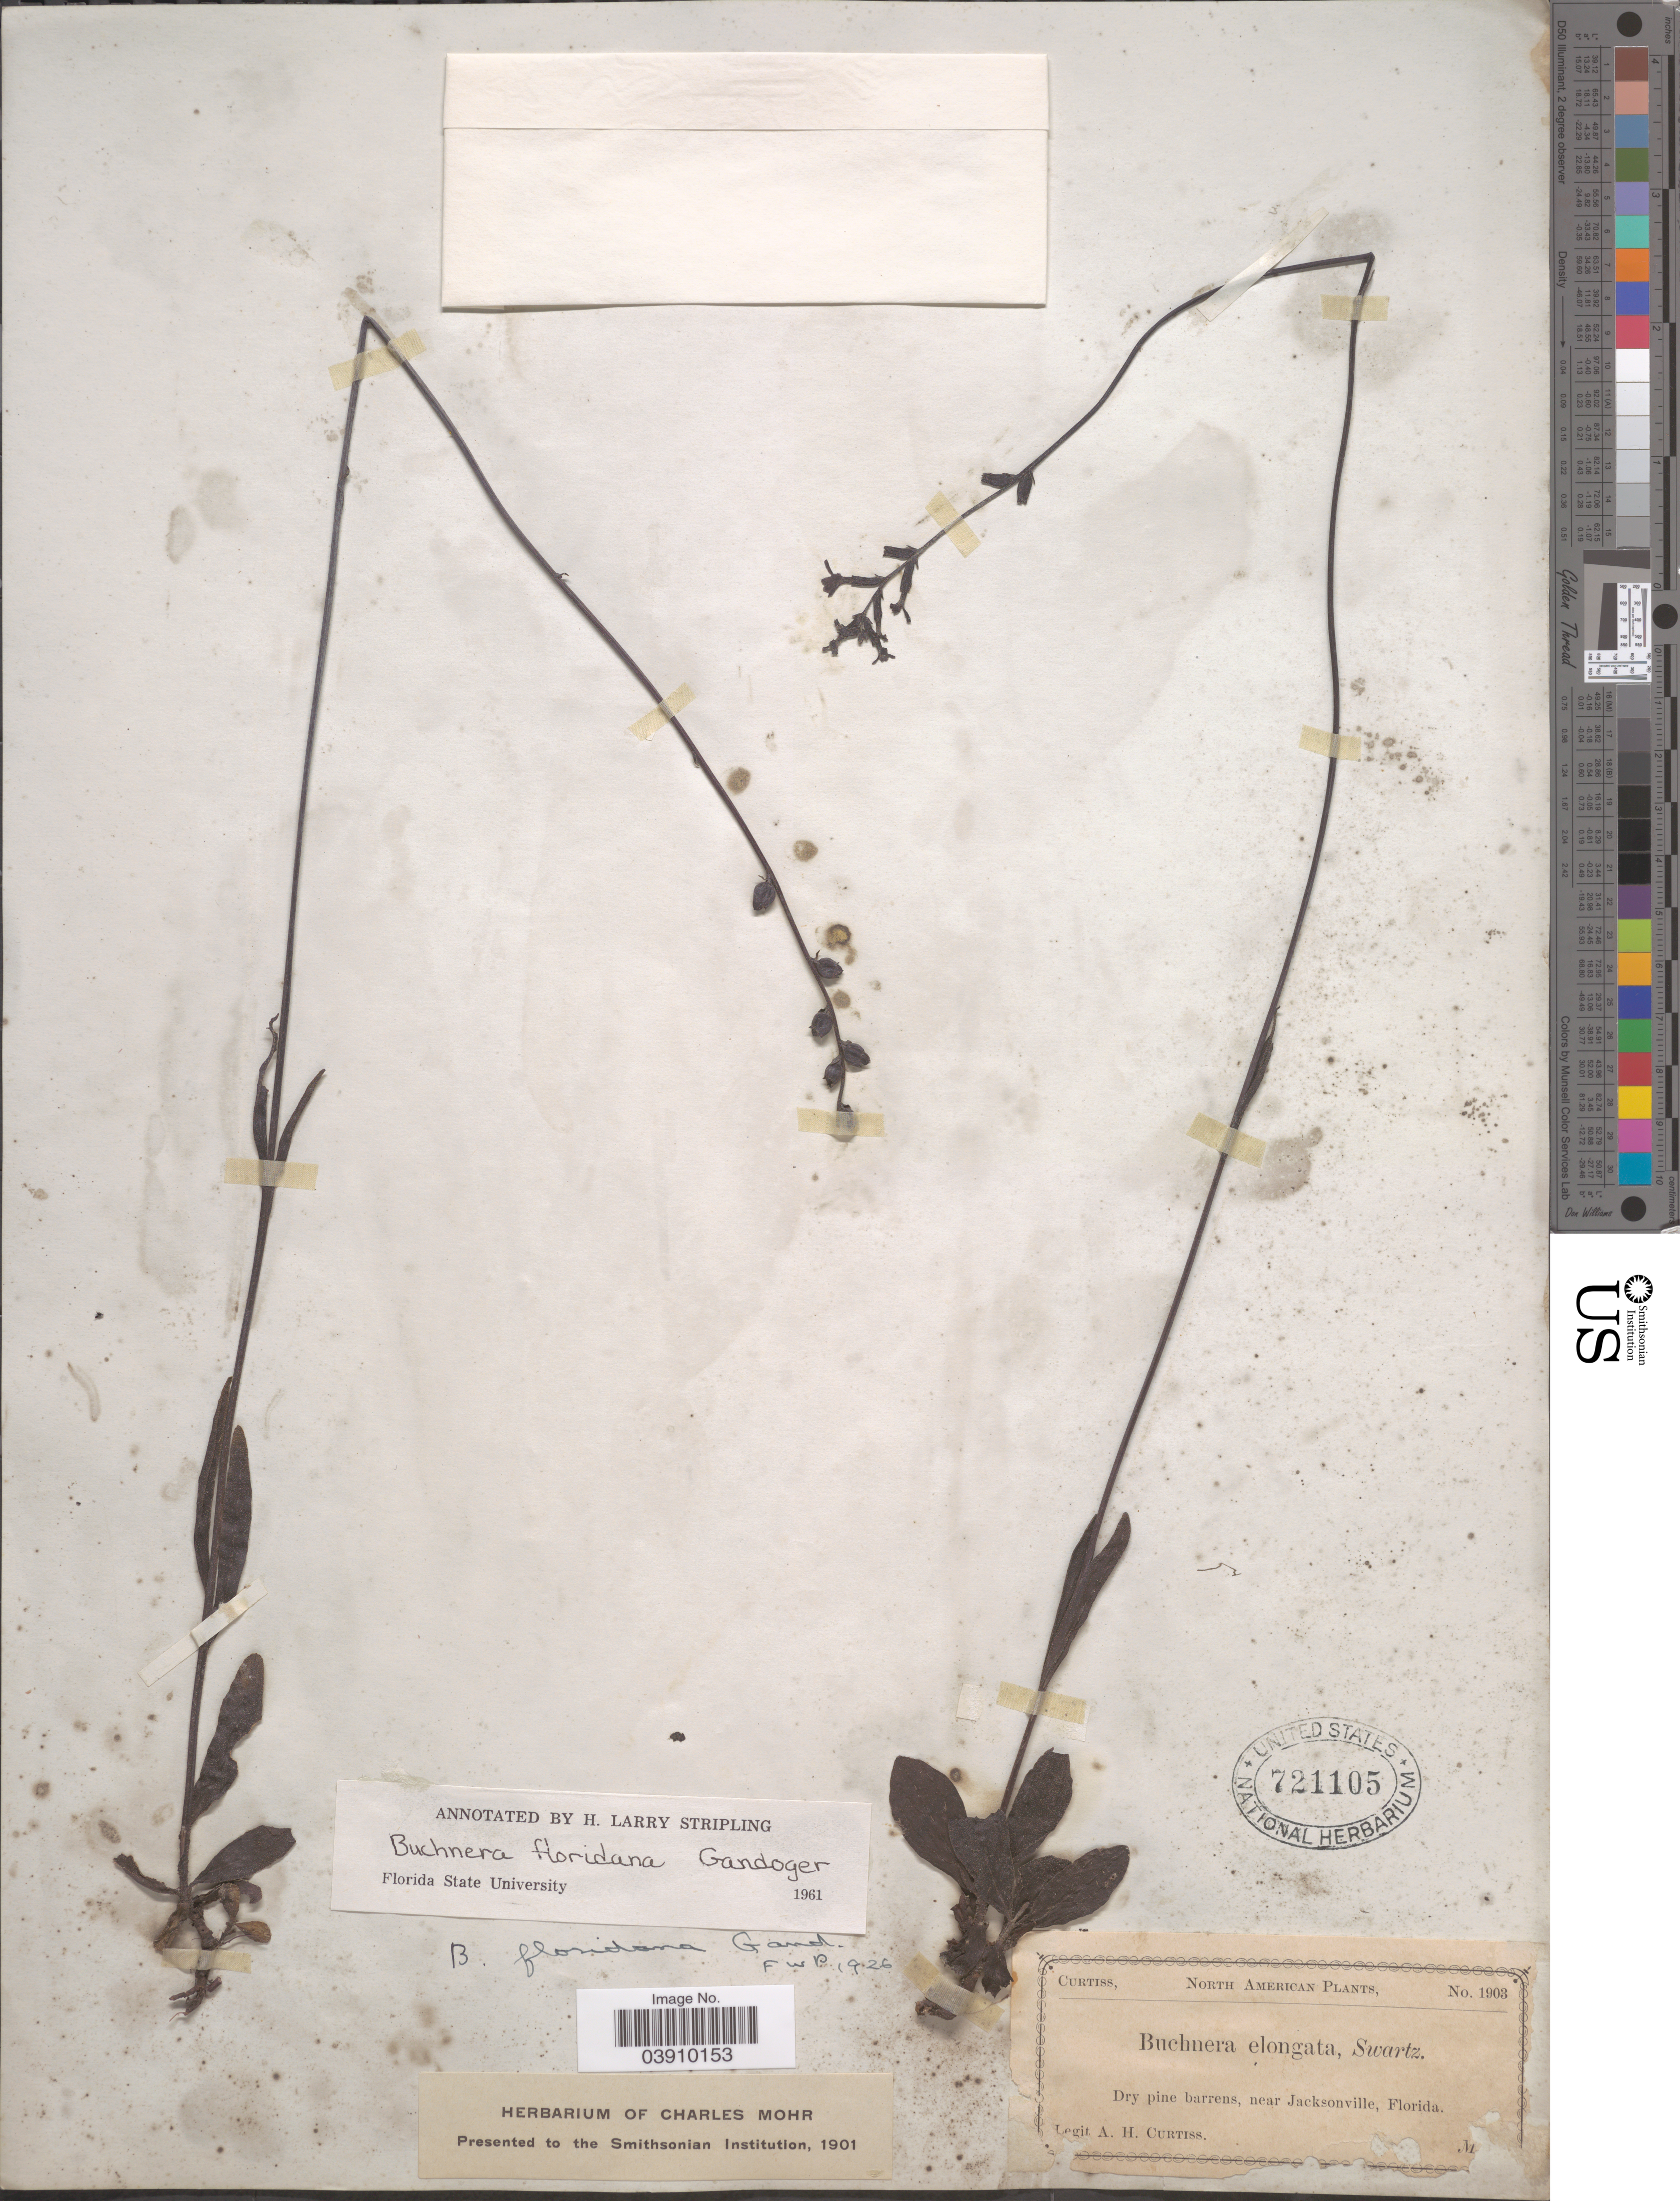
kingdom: Plantae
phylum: Tracheophyta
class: Magnoliopsida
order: Lamiales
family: Orobanchaceae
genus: Buchnera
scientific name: Buchnera floridana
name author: Gand.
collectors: A. H. Curtiss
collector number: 1903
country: United States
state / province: Florida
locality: Near Jacksonville.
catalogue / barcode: US 721105